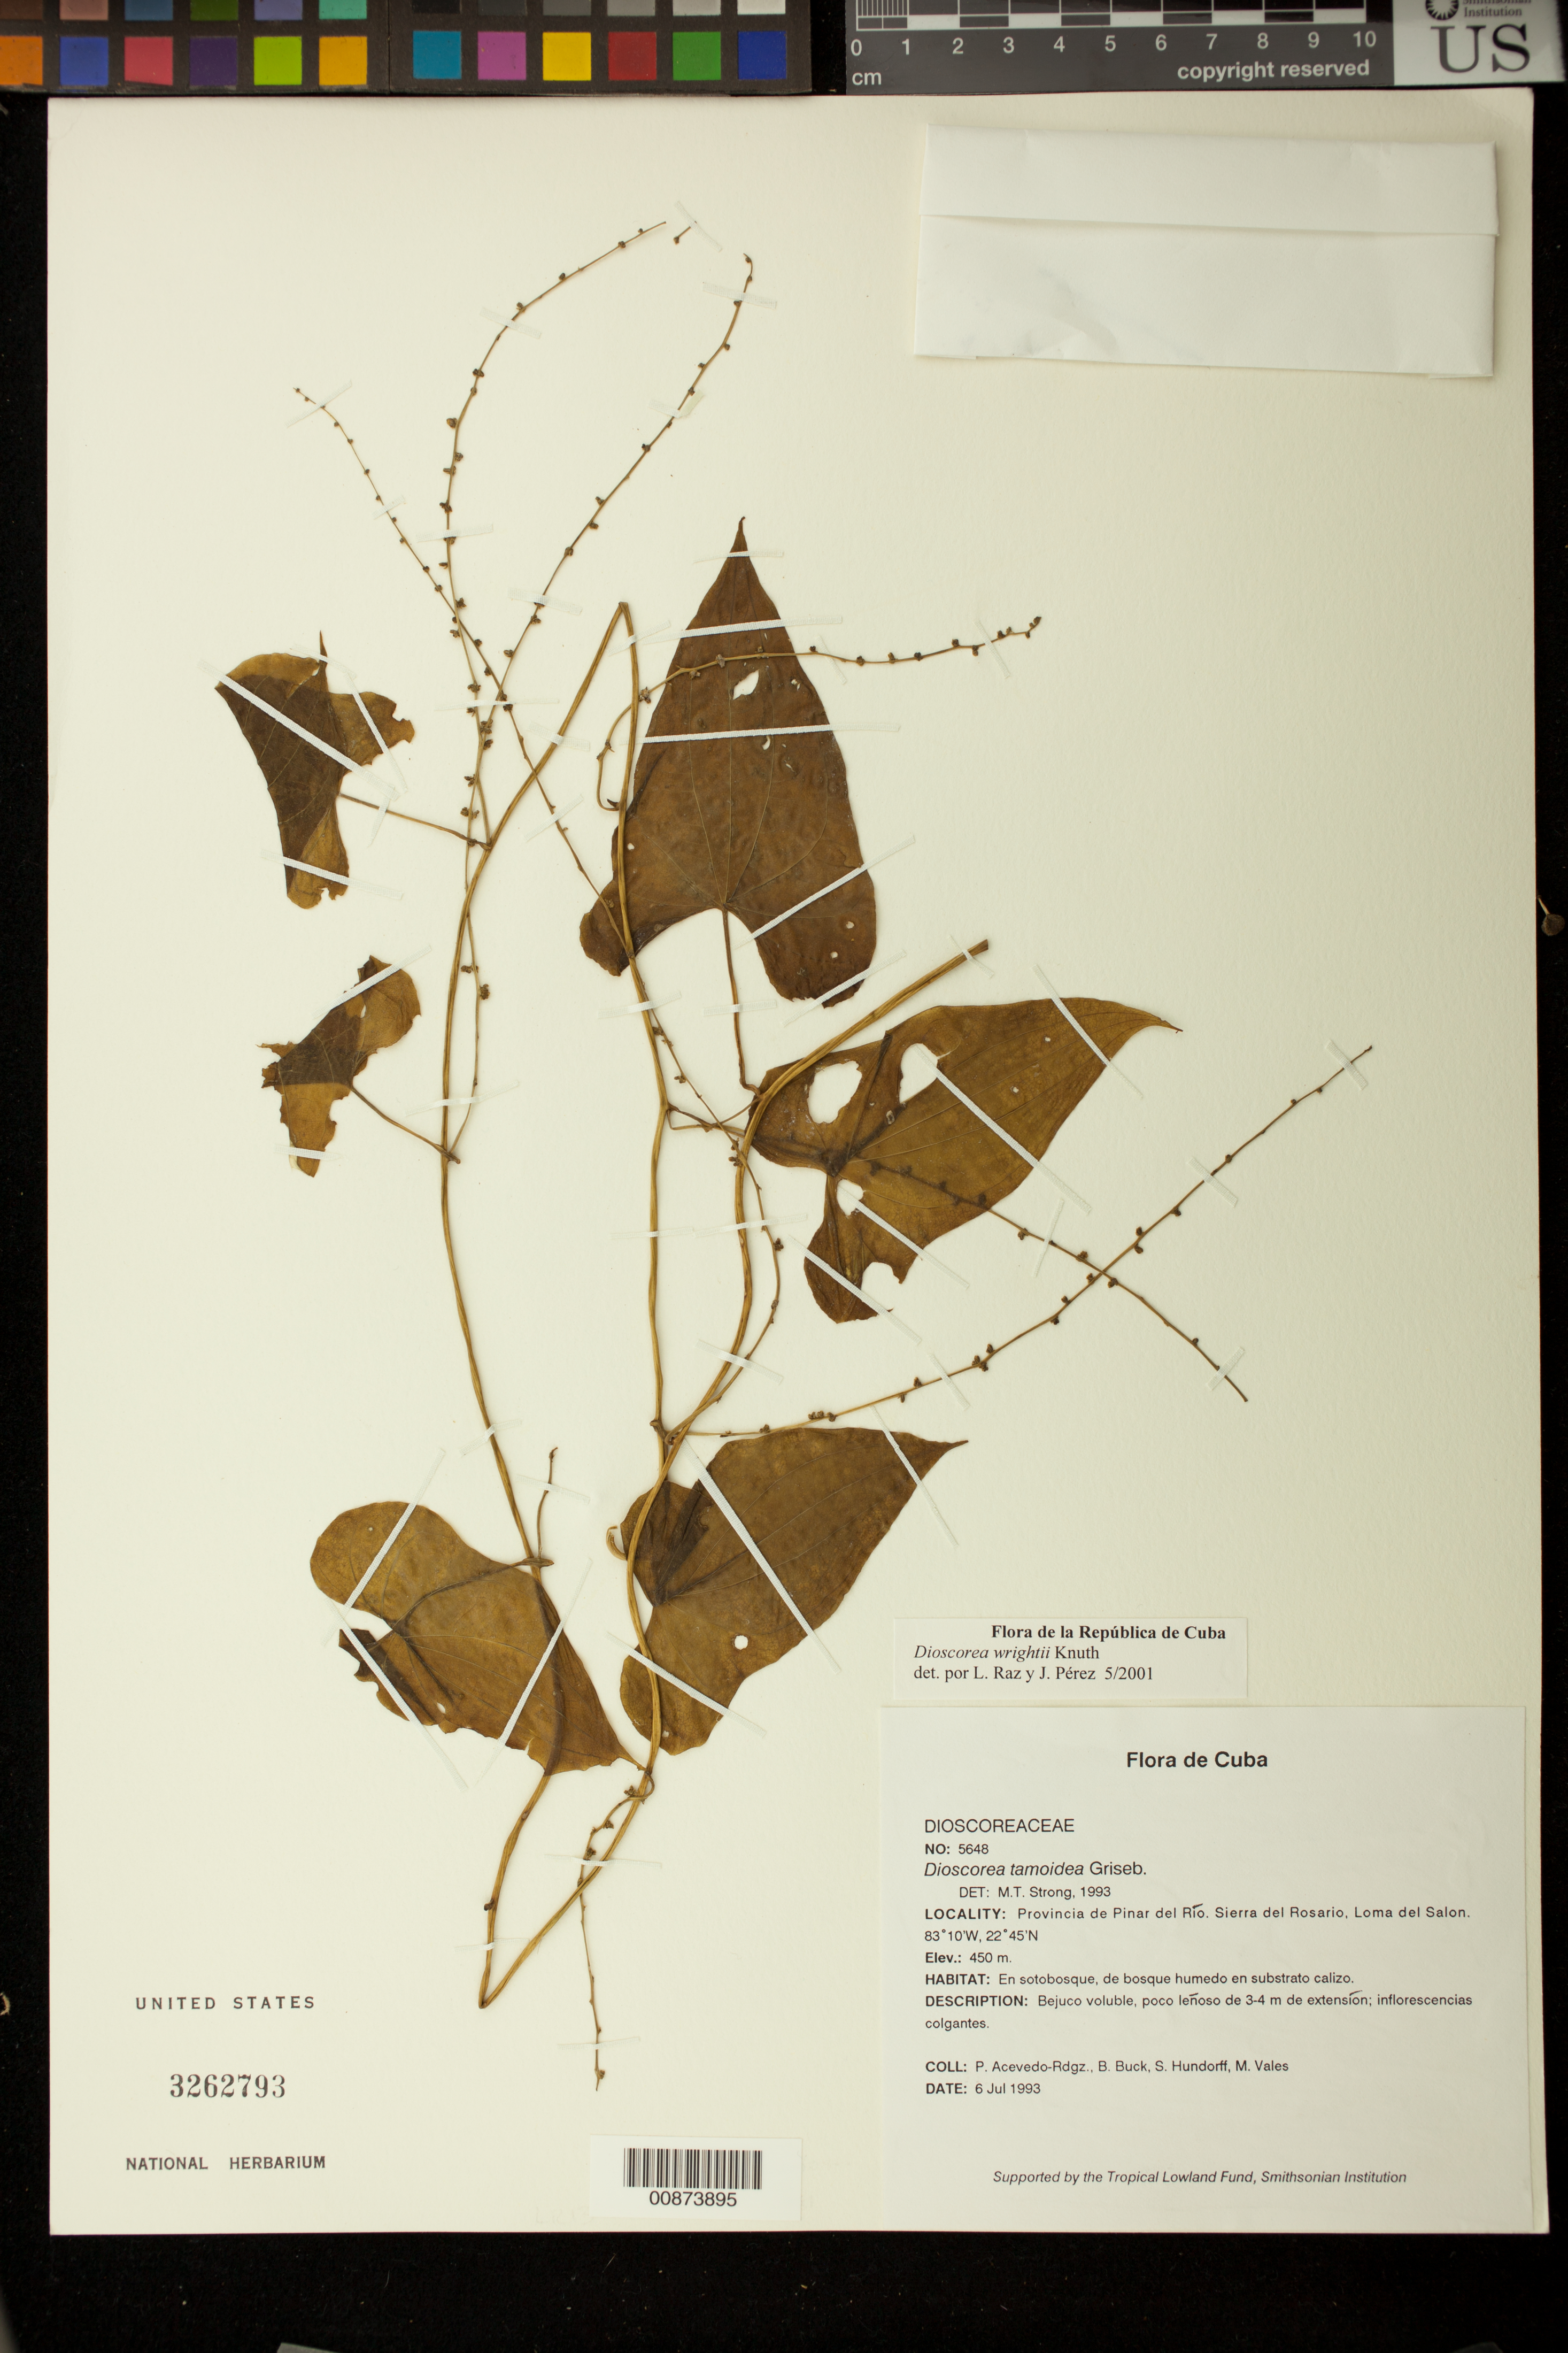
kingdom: Plantae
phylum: Tracheophyta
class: Liliopsida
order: Dioscoreales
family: Dioscoreaceae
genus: Dioscorea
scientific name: Dioscorea wrightii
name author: Kunth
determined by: Raz, L.; Perez, J.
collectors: P. Acevedo-Rodr., B. Buck, S. Hundorf & M. Vales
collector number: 5648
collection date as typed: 06 Jul 1993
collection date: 1993-07-06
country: Cuba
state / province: Pinar del Rio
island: Cuba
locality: Provincia de Pinar del Río Sierra del Rosario, Loma del Salon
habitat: En sotobosque, de bosque humedo en substrato calizo.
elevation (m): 450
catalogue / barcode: US 3262793